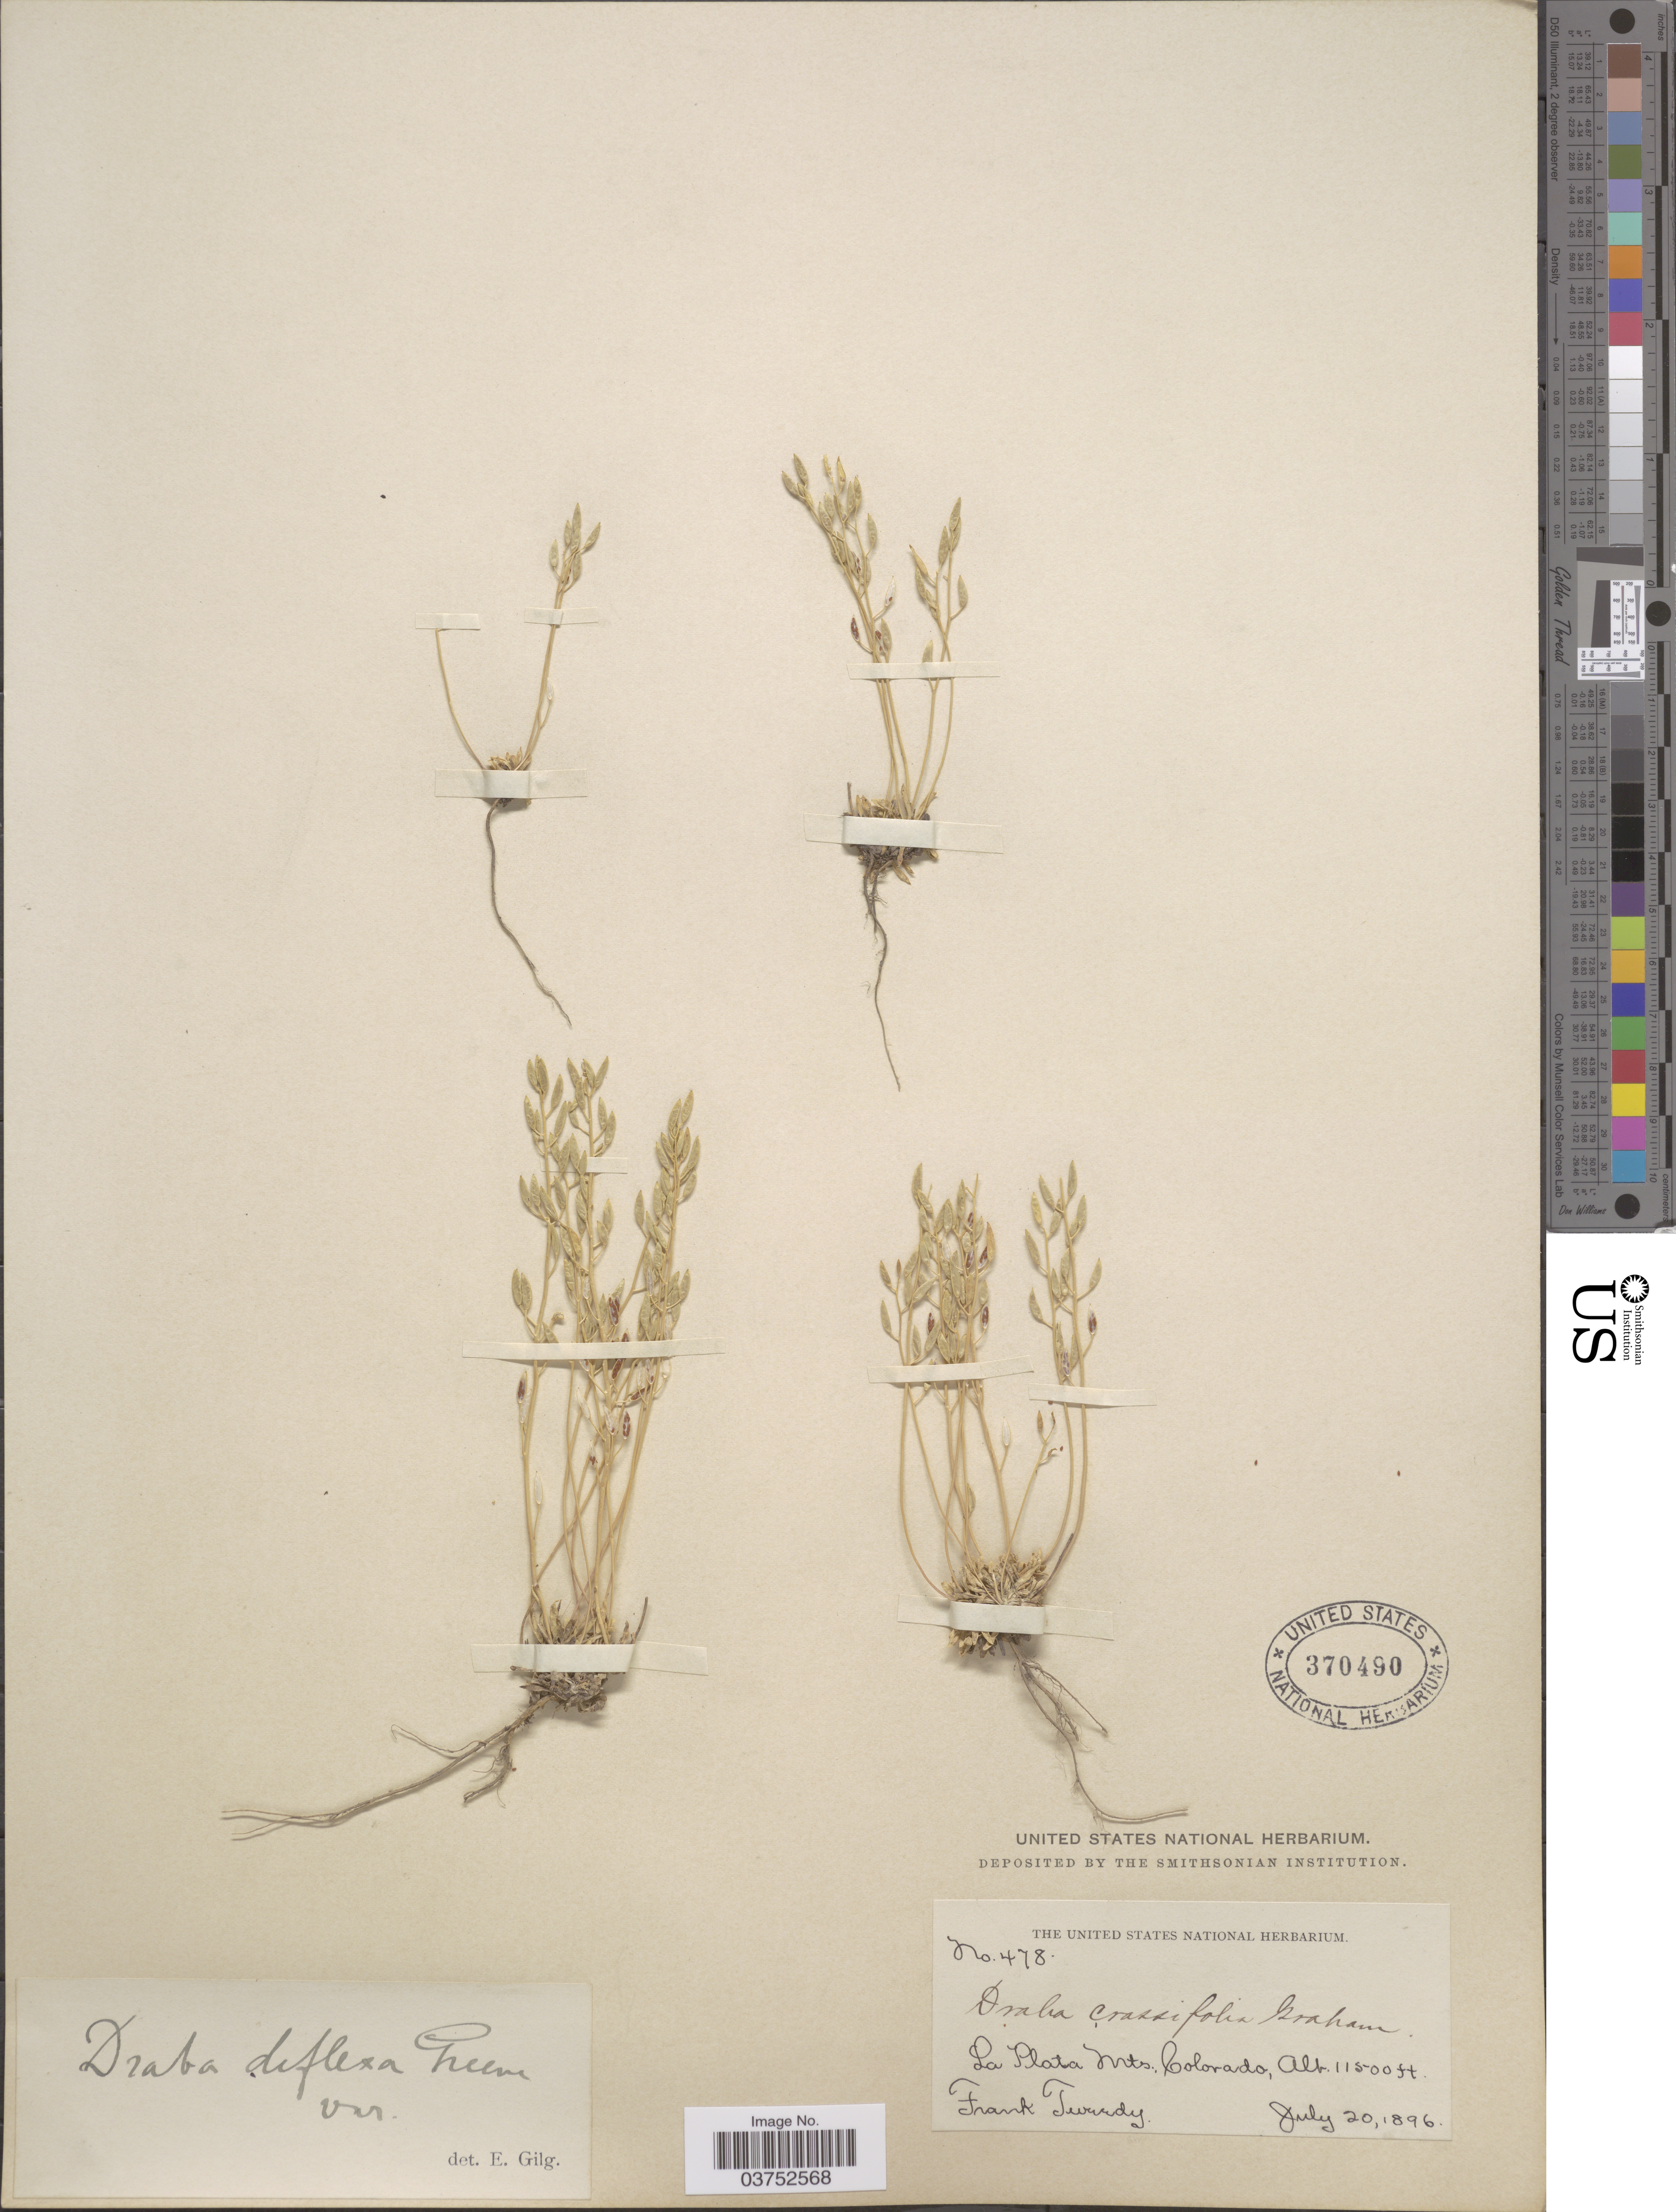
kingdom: Plantae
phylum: Tracheophyta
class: Magnoliopsida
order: Brassicales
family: Brassicaceae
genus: Draba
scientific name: Draba stenoloba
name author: Ledeb.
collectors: F. Tweedy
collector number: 478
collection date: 1896-07-20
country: United States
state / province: Colorado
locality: La Plata Mts.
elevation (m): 3505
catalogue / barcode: US 370490